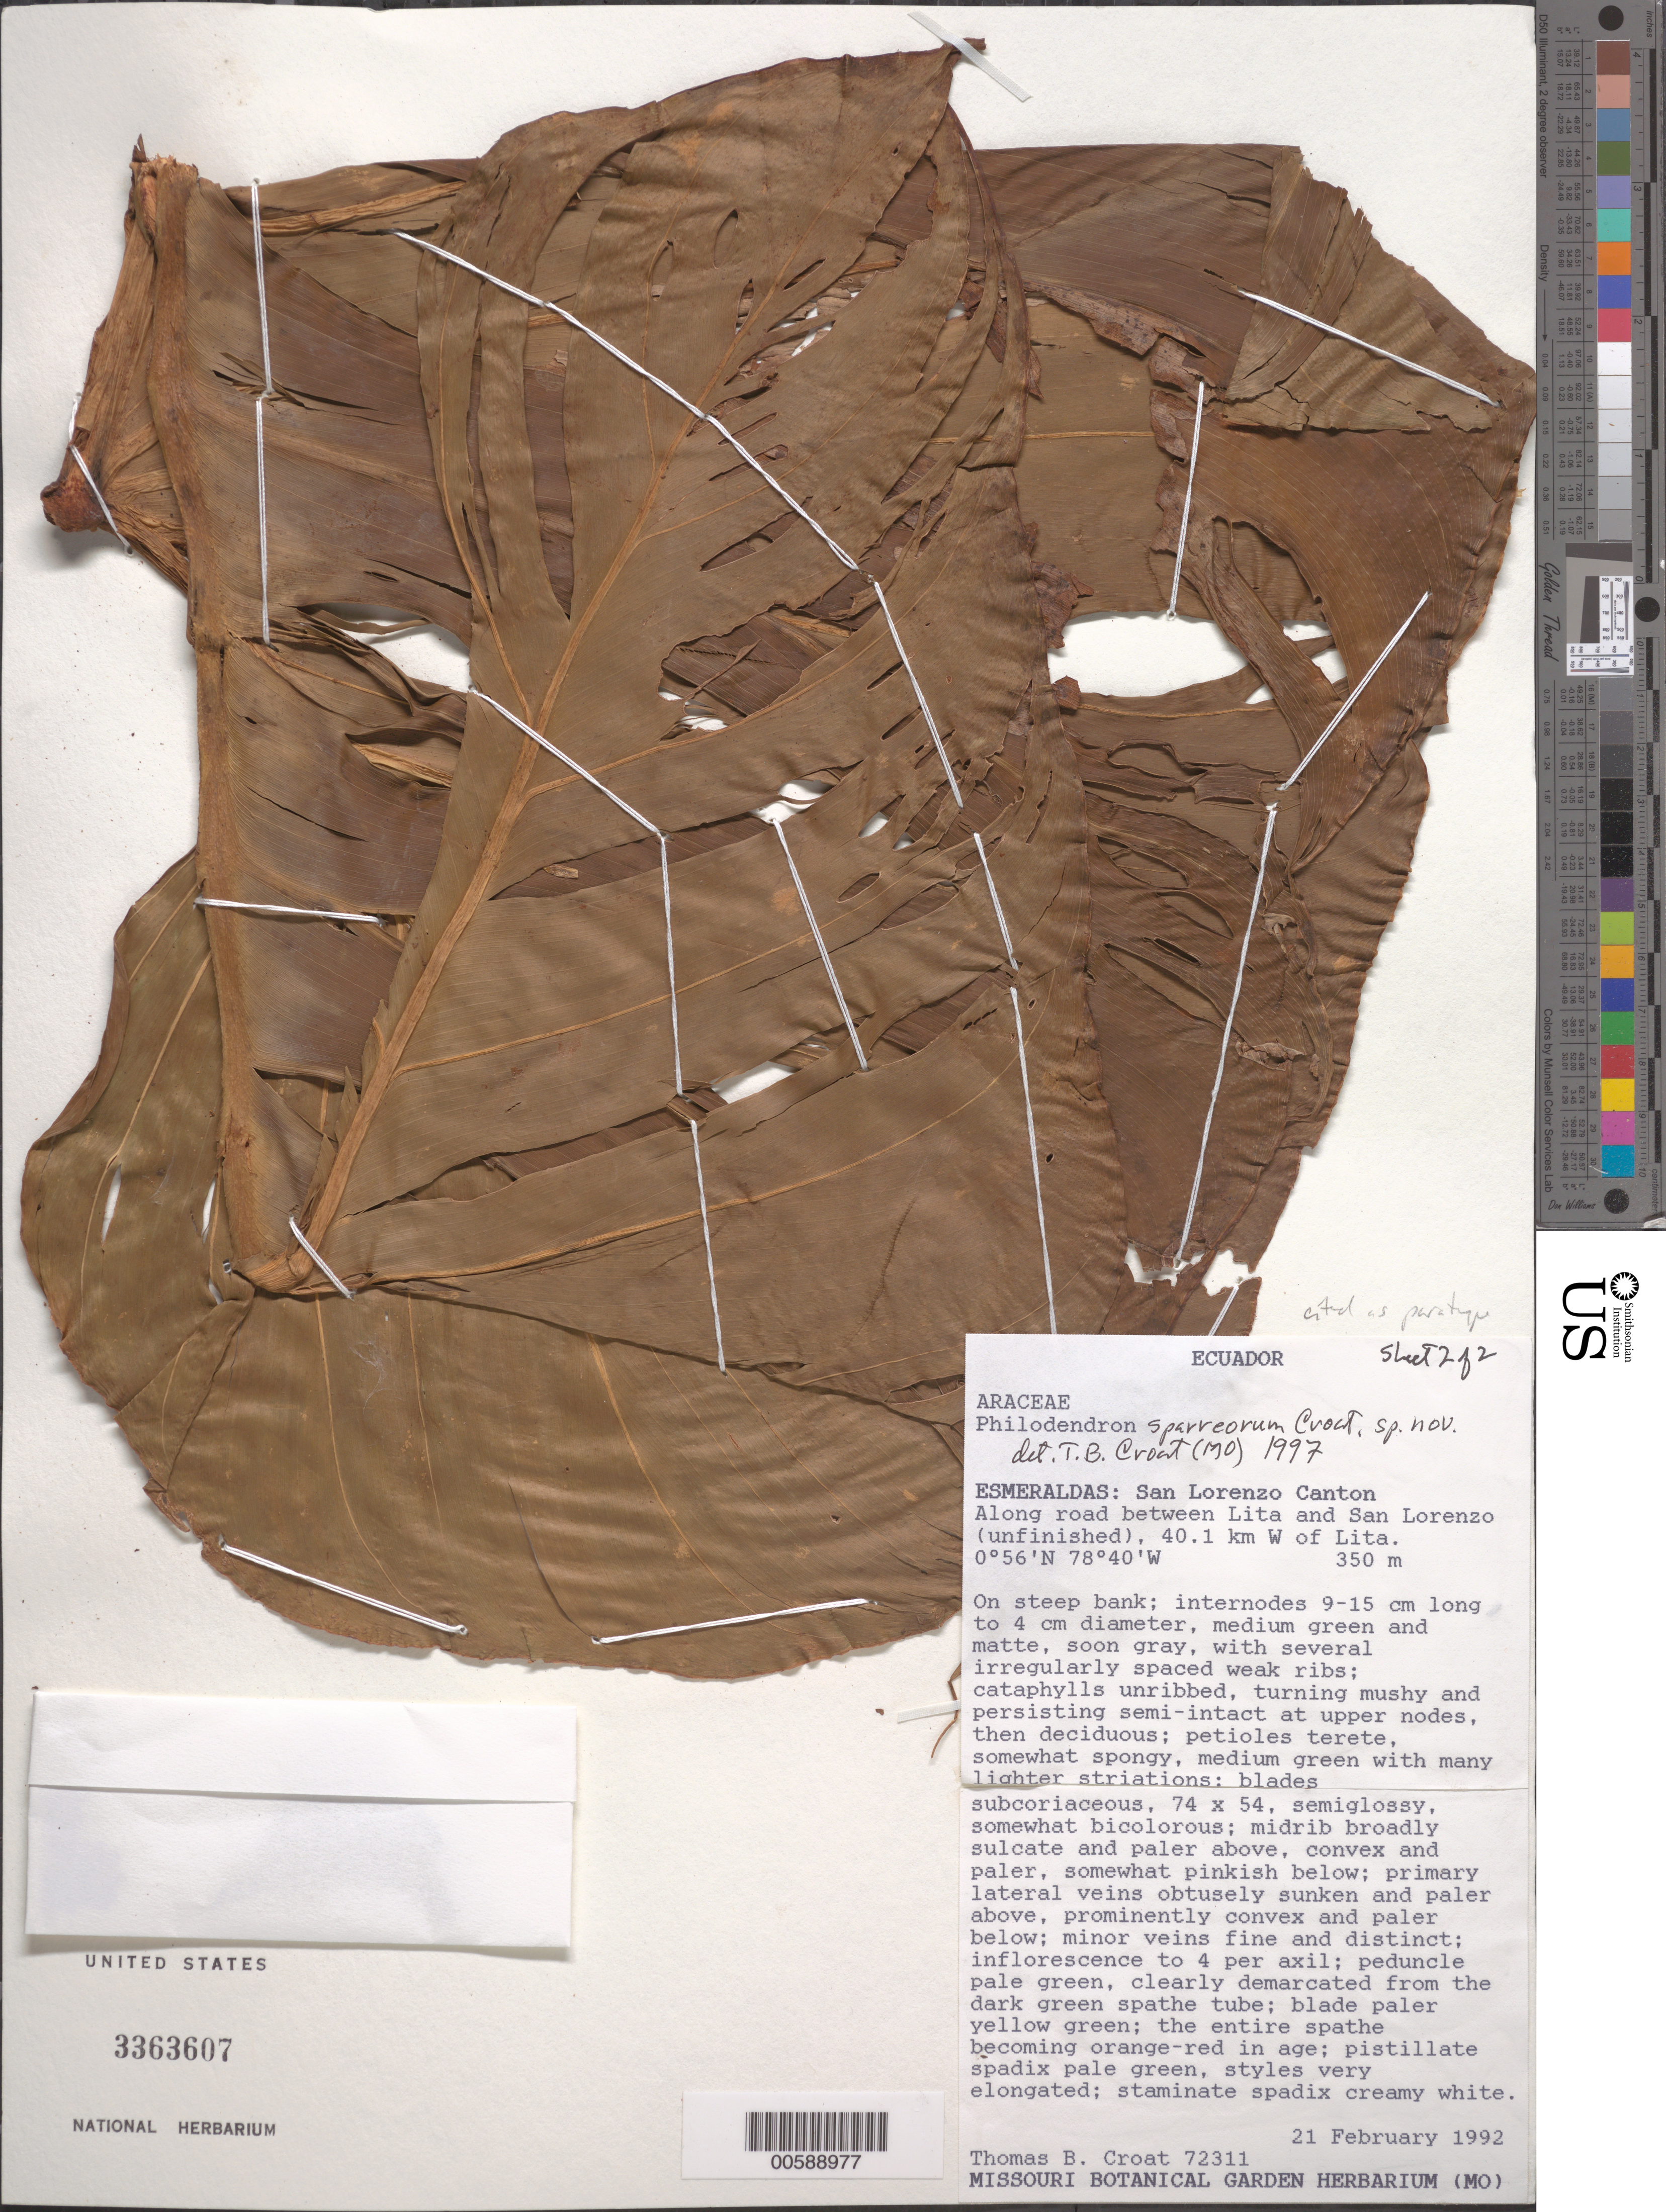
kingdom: Plantae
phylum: Tracheophyta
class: Liliopsida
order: Alismatales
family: Araceae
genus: Philodendron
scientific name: Philodendron sparreorum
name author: Croat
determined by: Croat, Thomas B., Missouri Botanical Garden (MO)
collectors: T. B. Croat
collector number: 72311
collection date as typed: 21 Feb 1992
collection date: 1992-02-21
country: Ecuador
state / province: Esmeraldas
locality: San Lorenzo Canton, along road between Lita & San Lorenzo, 40.1 km W of Lita.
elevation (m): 350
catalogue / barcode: US 3363607